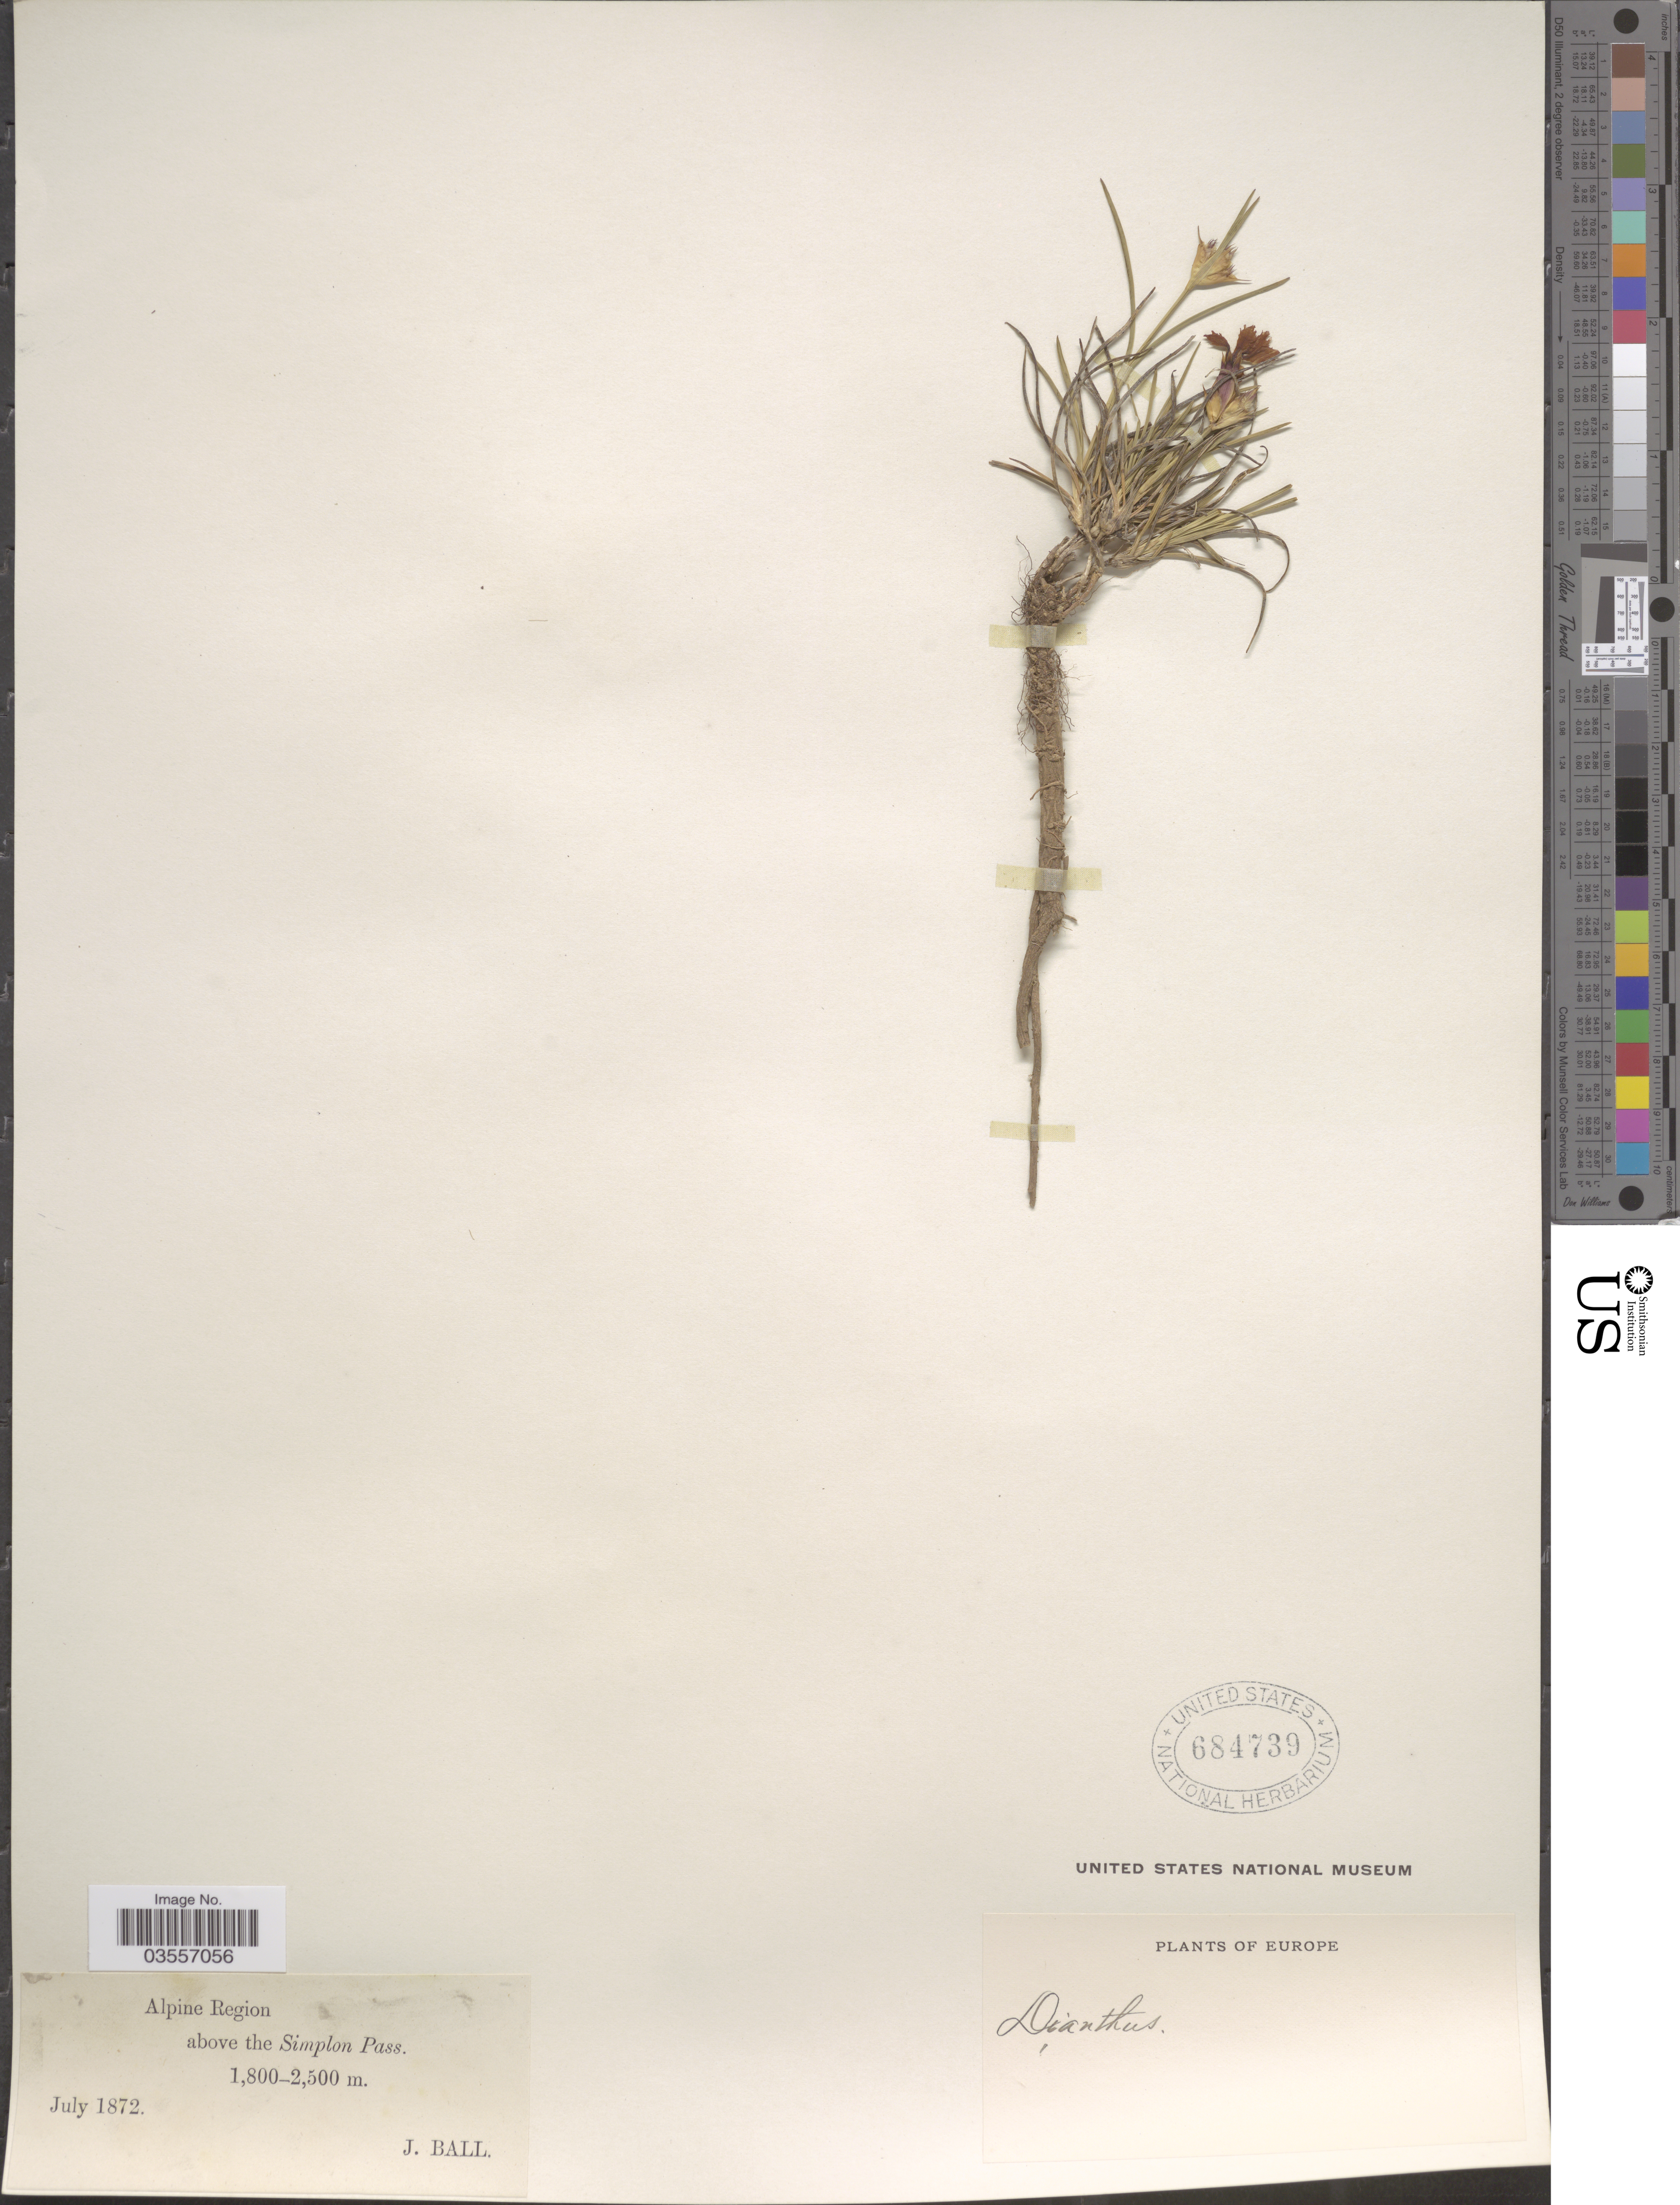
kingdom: Plantae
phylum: Tracheophyta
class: Magnoliopsida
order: Caryophyllales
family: Caryophyllaceae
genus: Dianthus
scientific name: Dianthus sp.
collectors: J. Ball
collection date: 1872-07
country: Switzerland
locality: Europe. Alpine Region above the Simplon Pass.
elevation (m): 1800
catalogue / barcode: US 684739